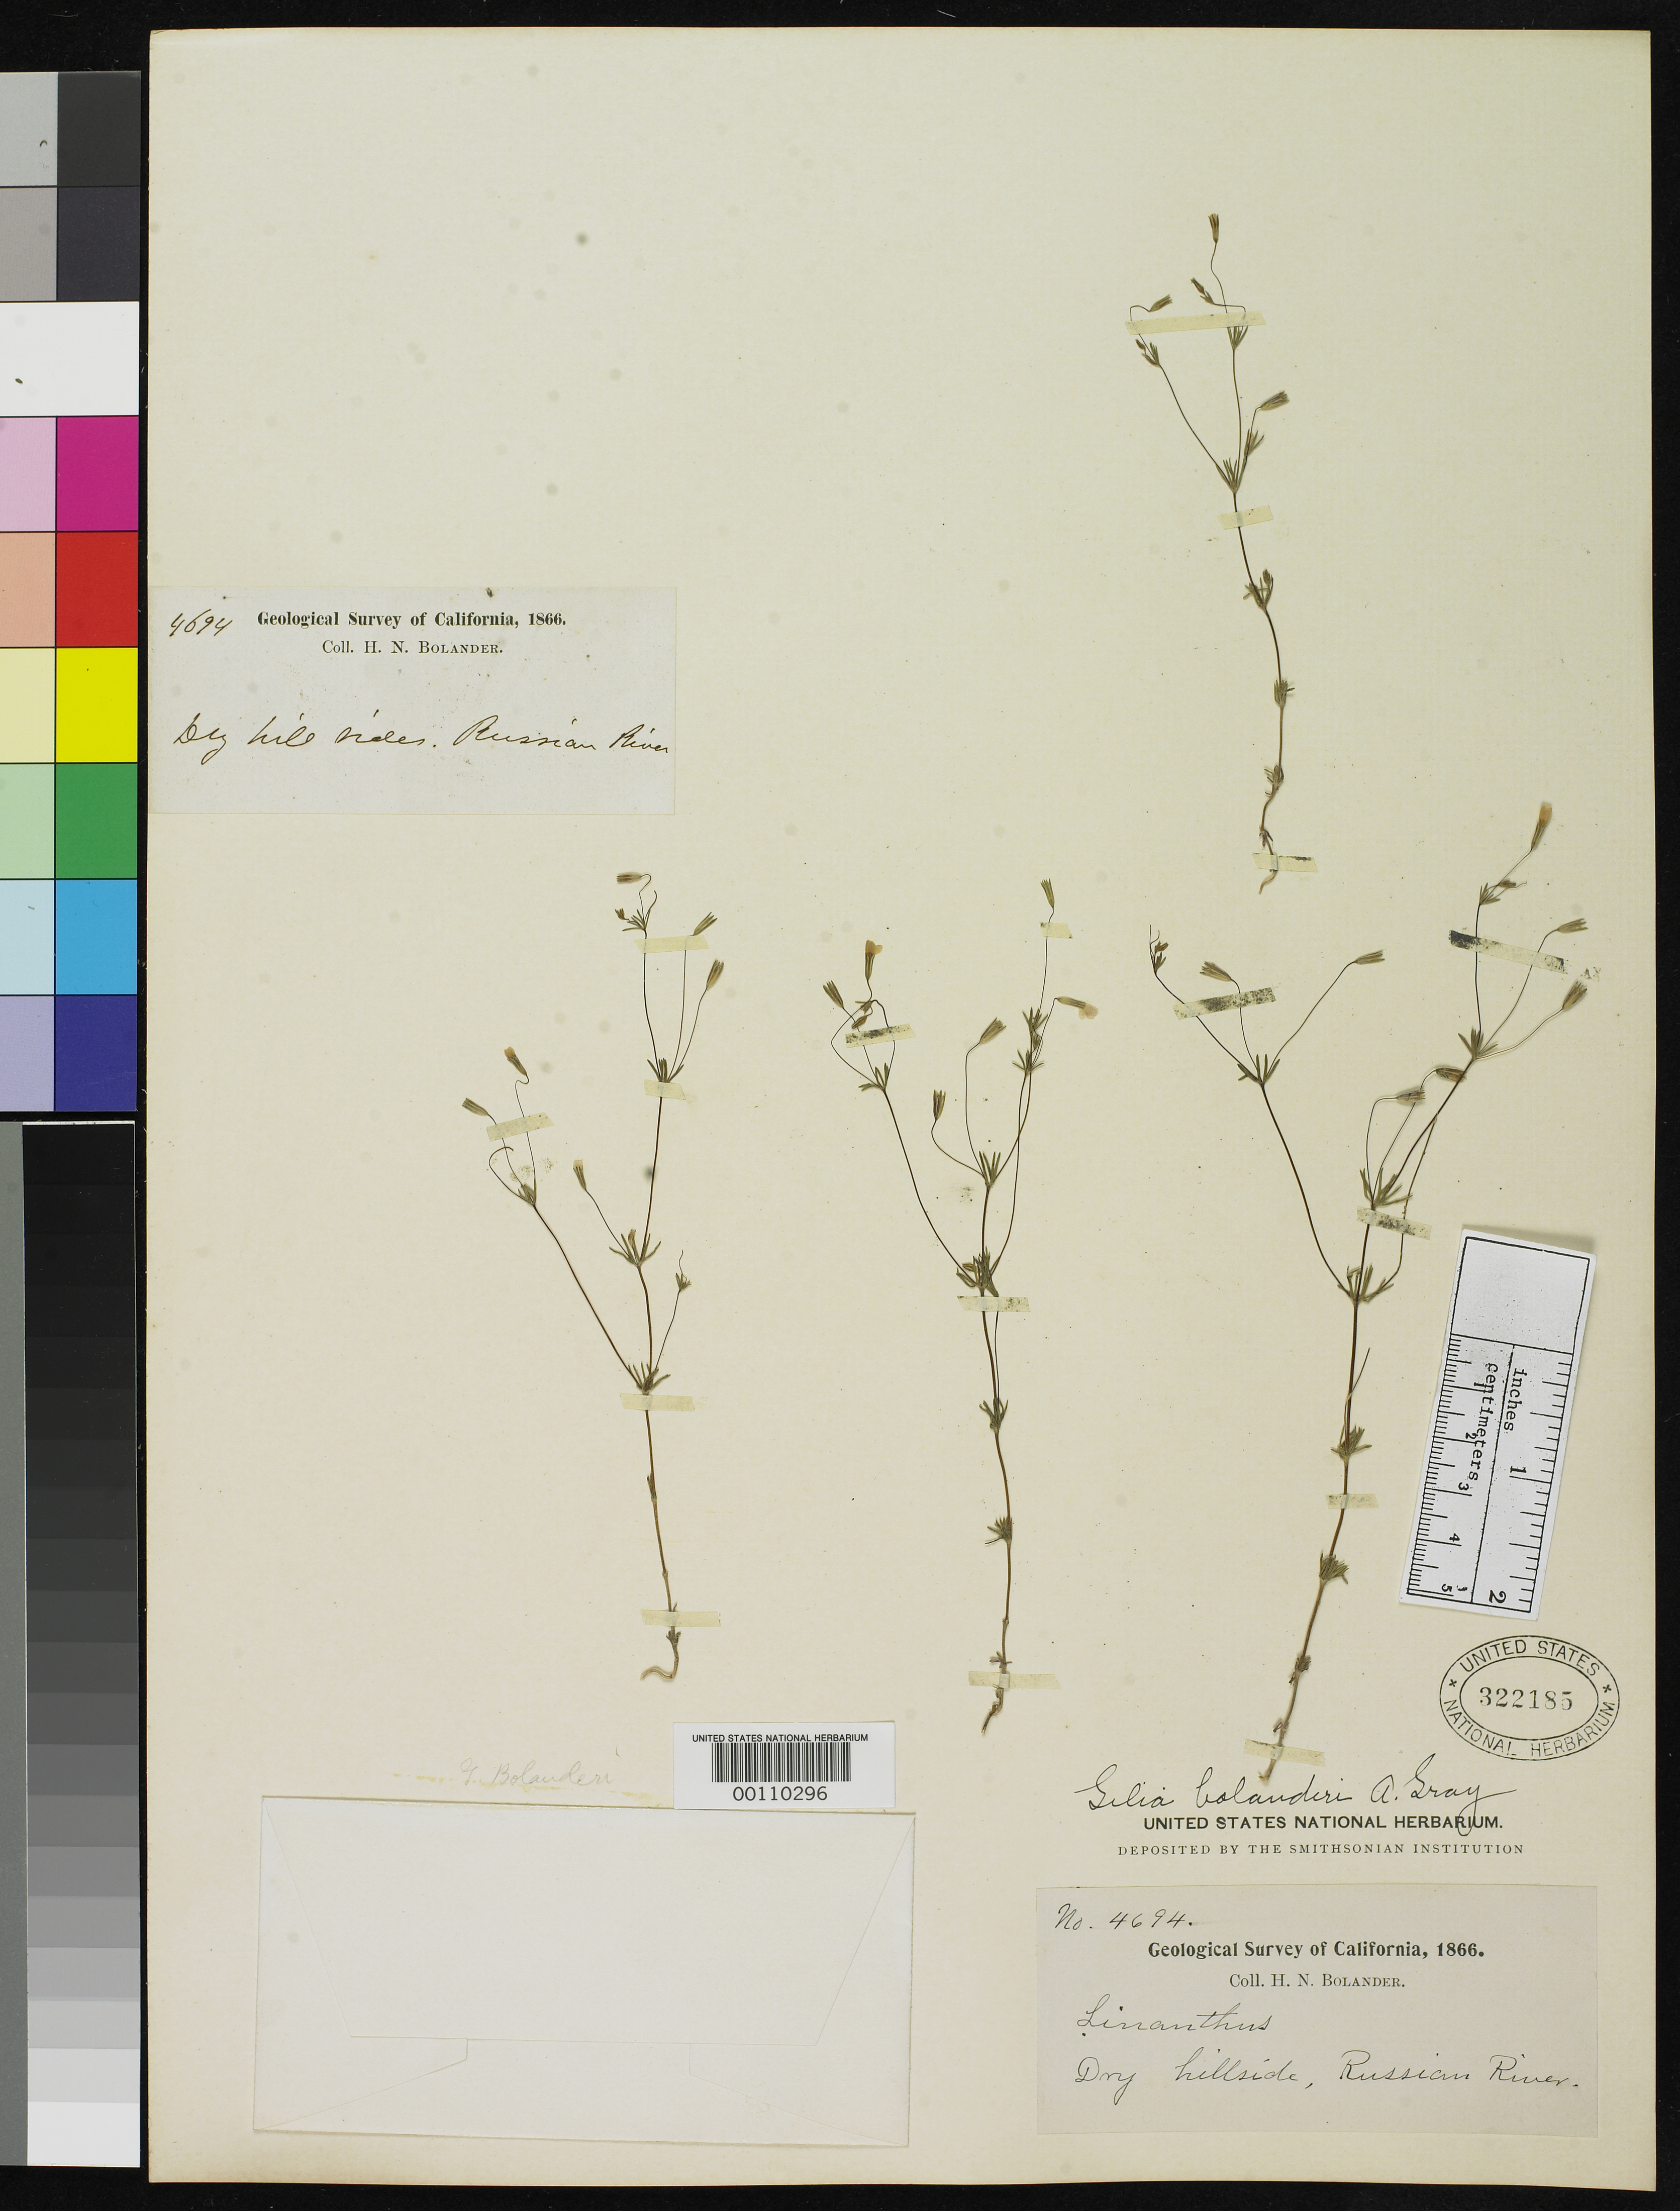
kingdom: Plantae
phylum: Tracheophyta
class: Magnoliopsida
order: Ericales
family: Polemoniaceae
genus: Gilia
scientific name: Gilia bolanderi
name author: A. Gray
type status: Isosyntype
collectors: H. Bolander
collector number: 4694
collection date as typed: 1866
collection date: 1866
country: United States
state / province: California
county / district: Sonoma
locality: Russian River.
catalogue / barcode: US 322185